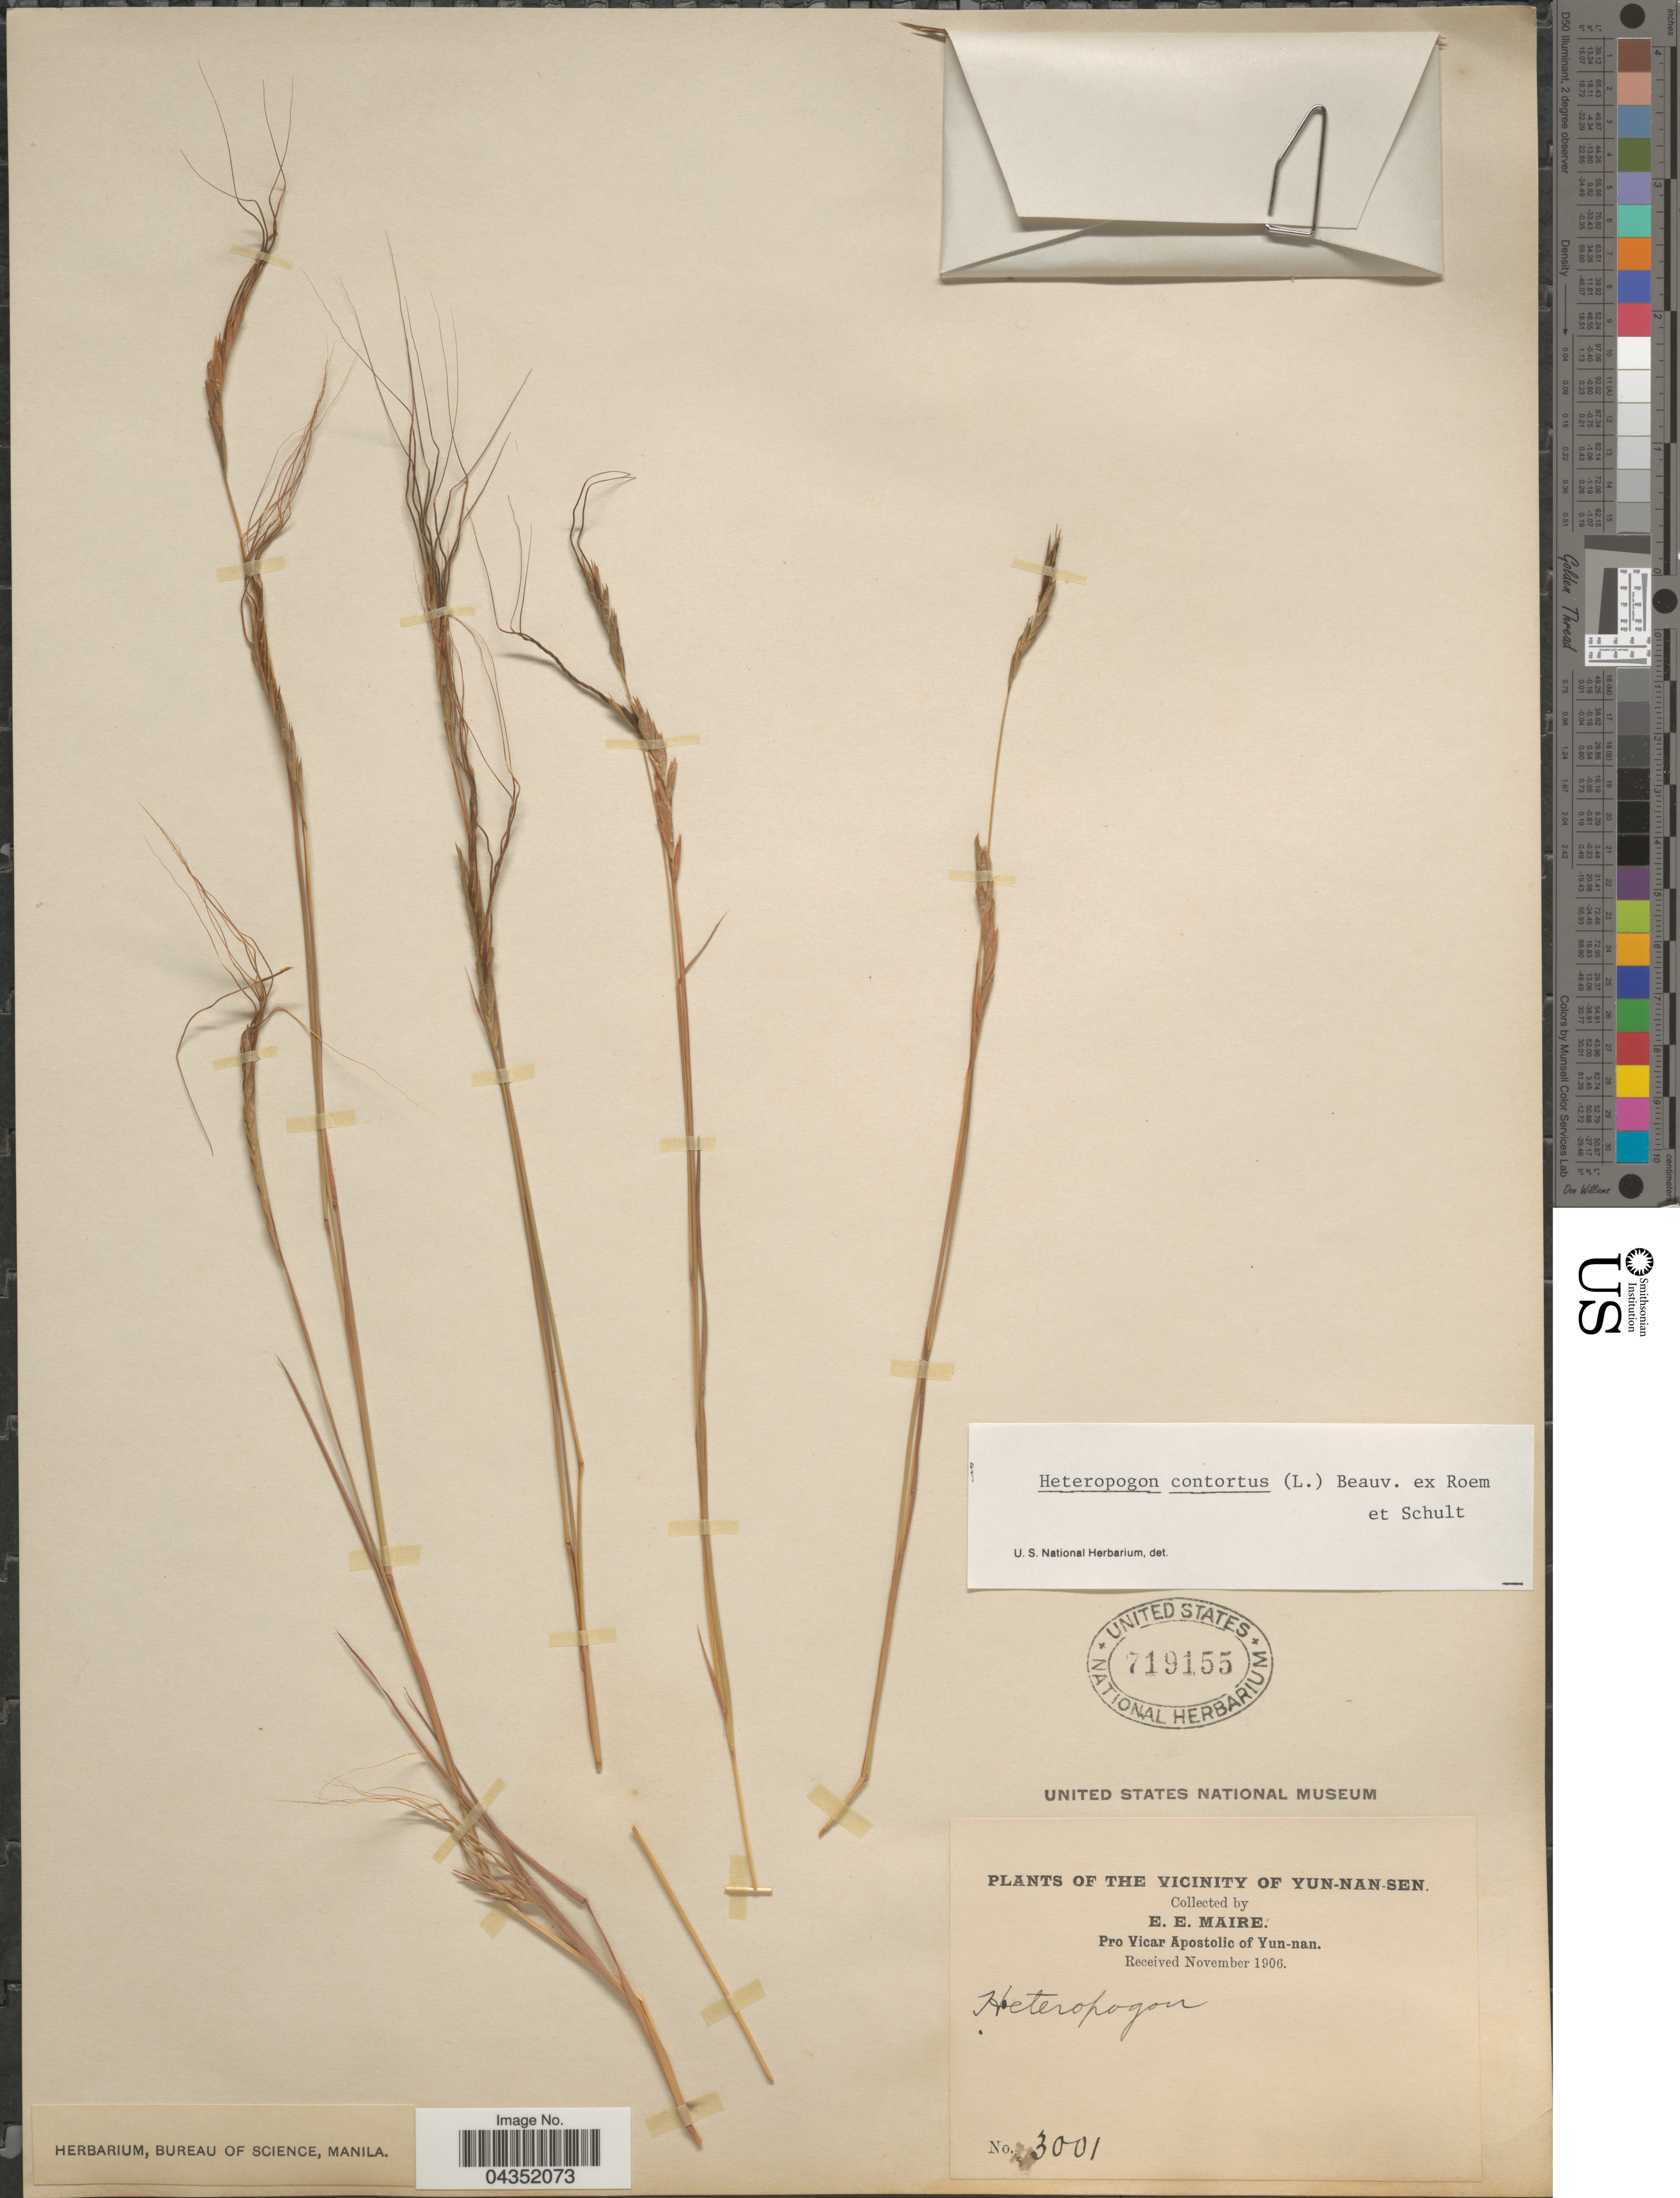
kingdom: Plantae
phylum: Tracheophyta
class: Liliopsida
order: Poales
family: Poaceae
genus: Heteropogon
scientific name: Heteropogon contortus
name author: (L.) P. Beauv. ex Roem. & Schult.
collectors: E. E. Maire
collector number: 3001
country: China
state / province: Yunnan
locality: The vicinity of Yun-nan-sen.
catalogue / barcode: US 719155